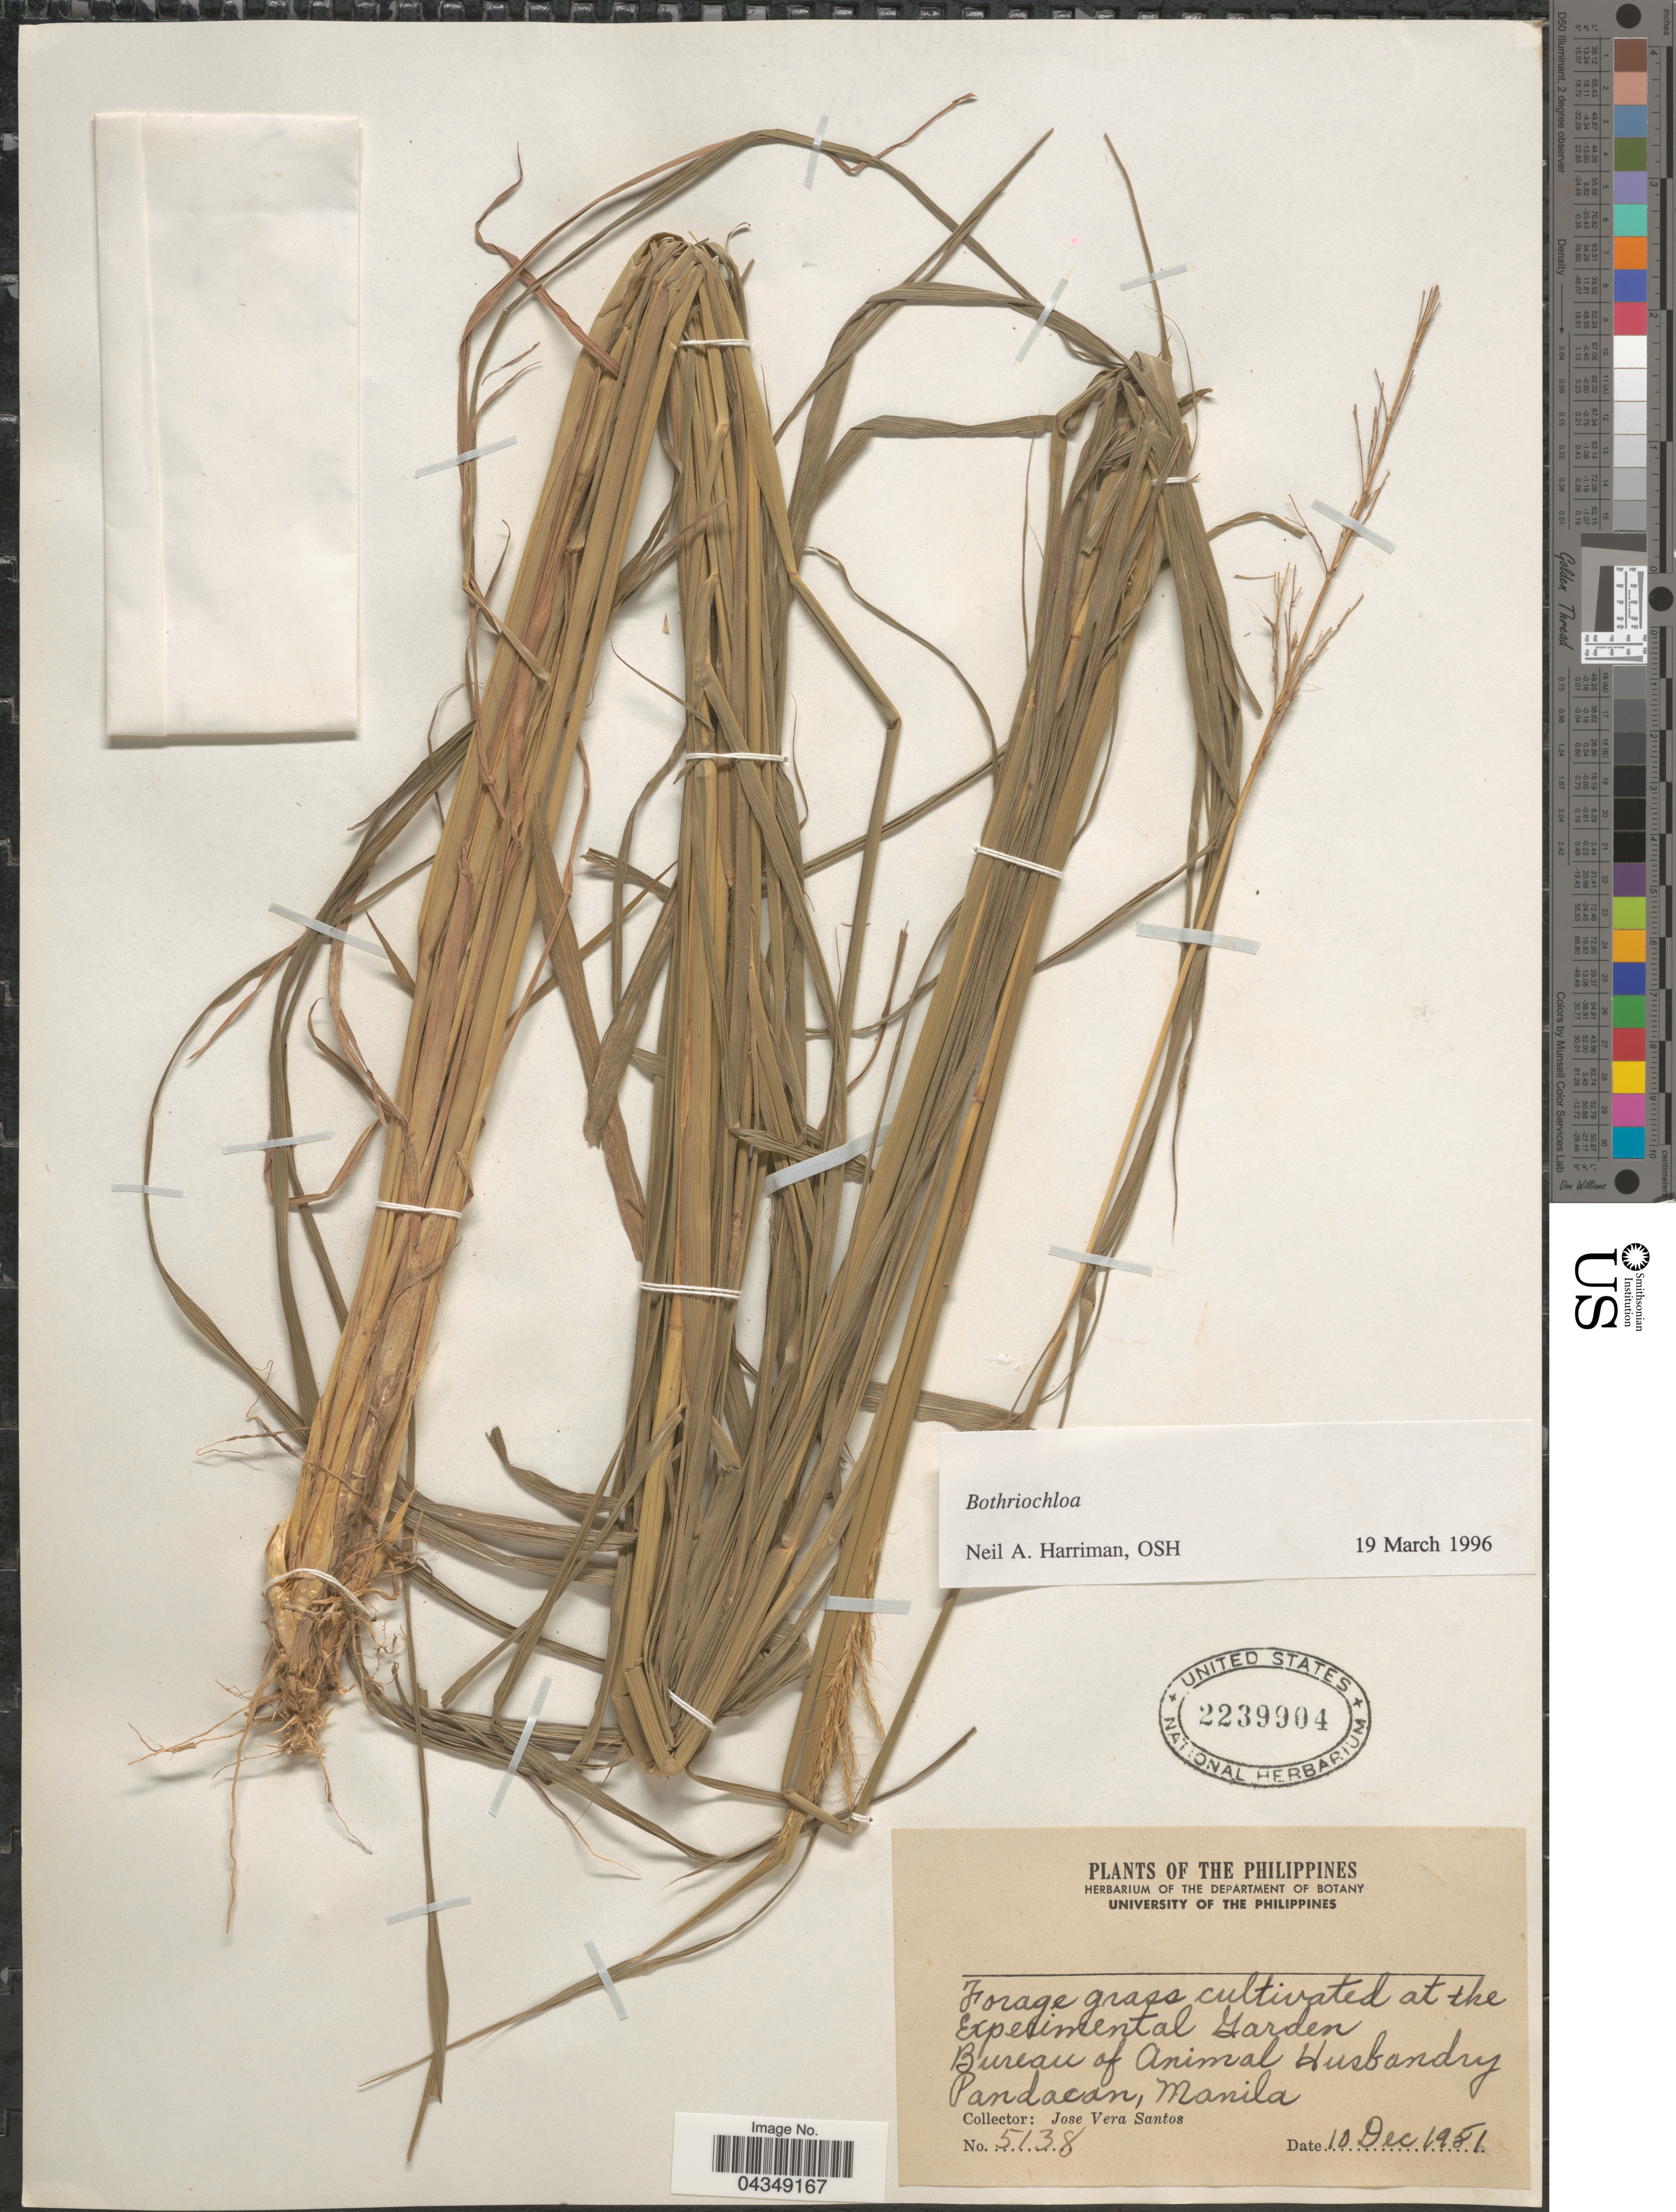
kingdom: Plantae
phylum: Tracheophyta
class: Liliopsida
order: Poales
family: Poaceae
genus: Bothriochloa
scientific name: Bothriochloa sp.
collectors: J. Santos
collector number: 5138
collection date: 1951-12-10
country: Philippines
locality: At the Experimental Garden. Bureau of Animal Husbandry. Pandacan, Manila.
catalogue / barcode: US 2239904